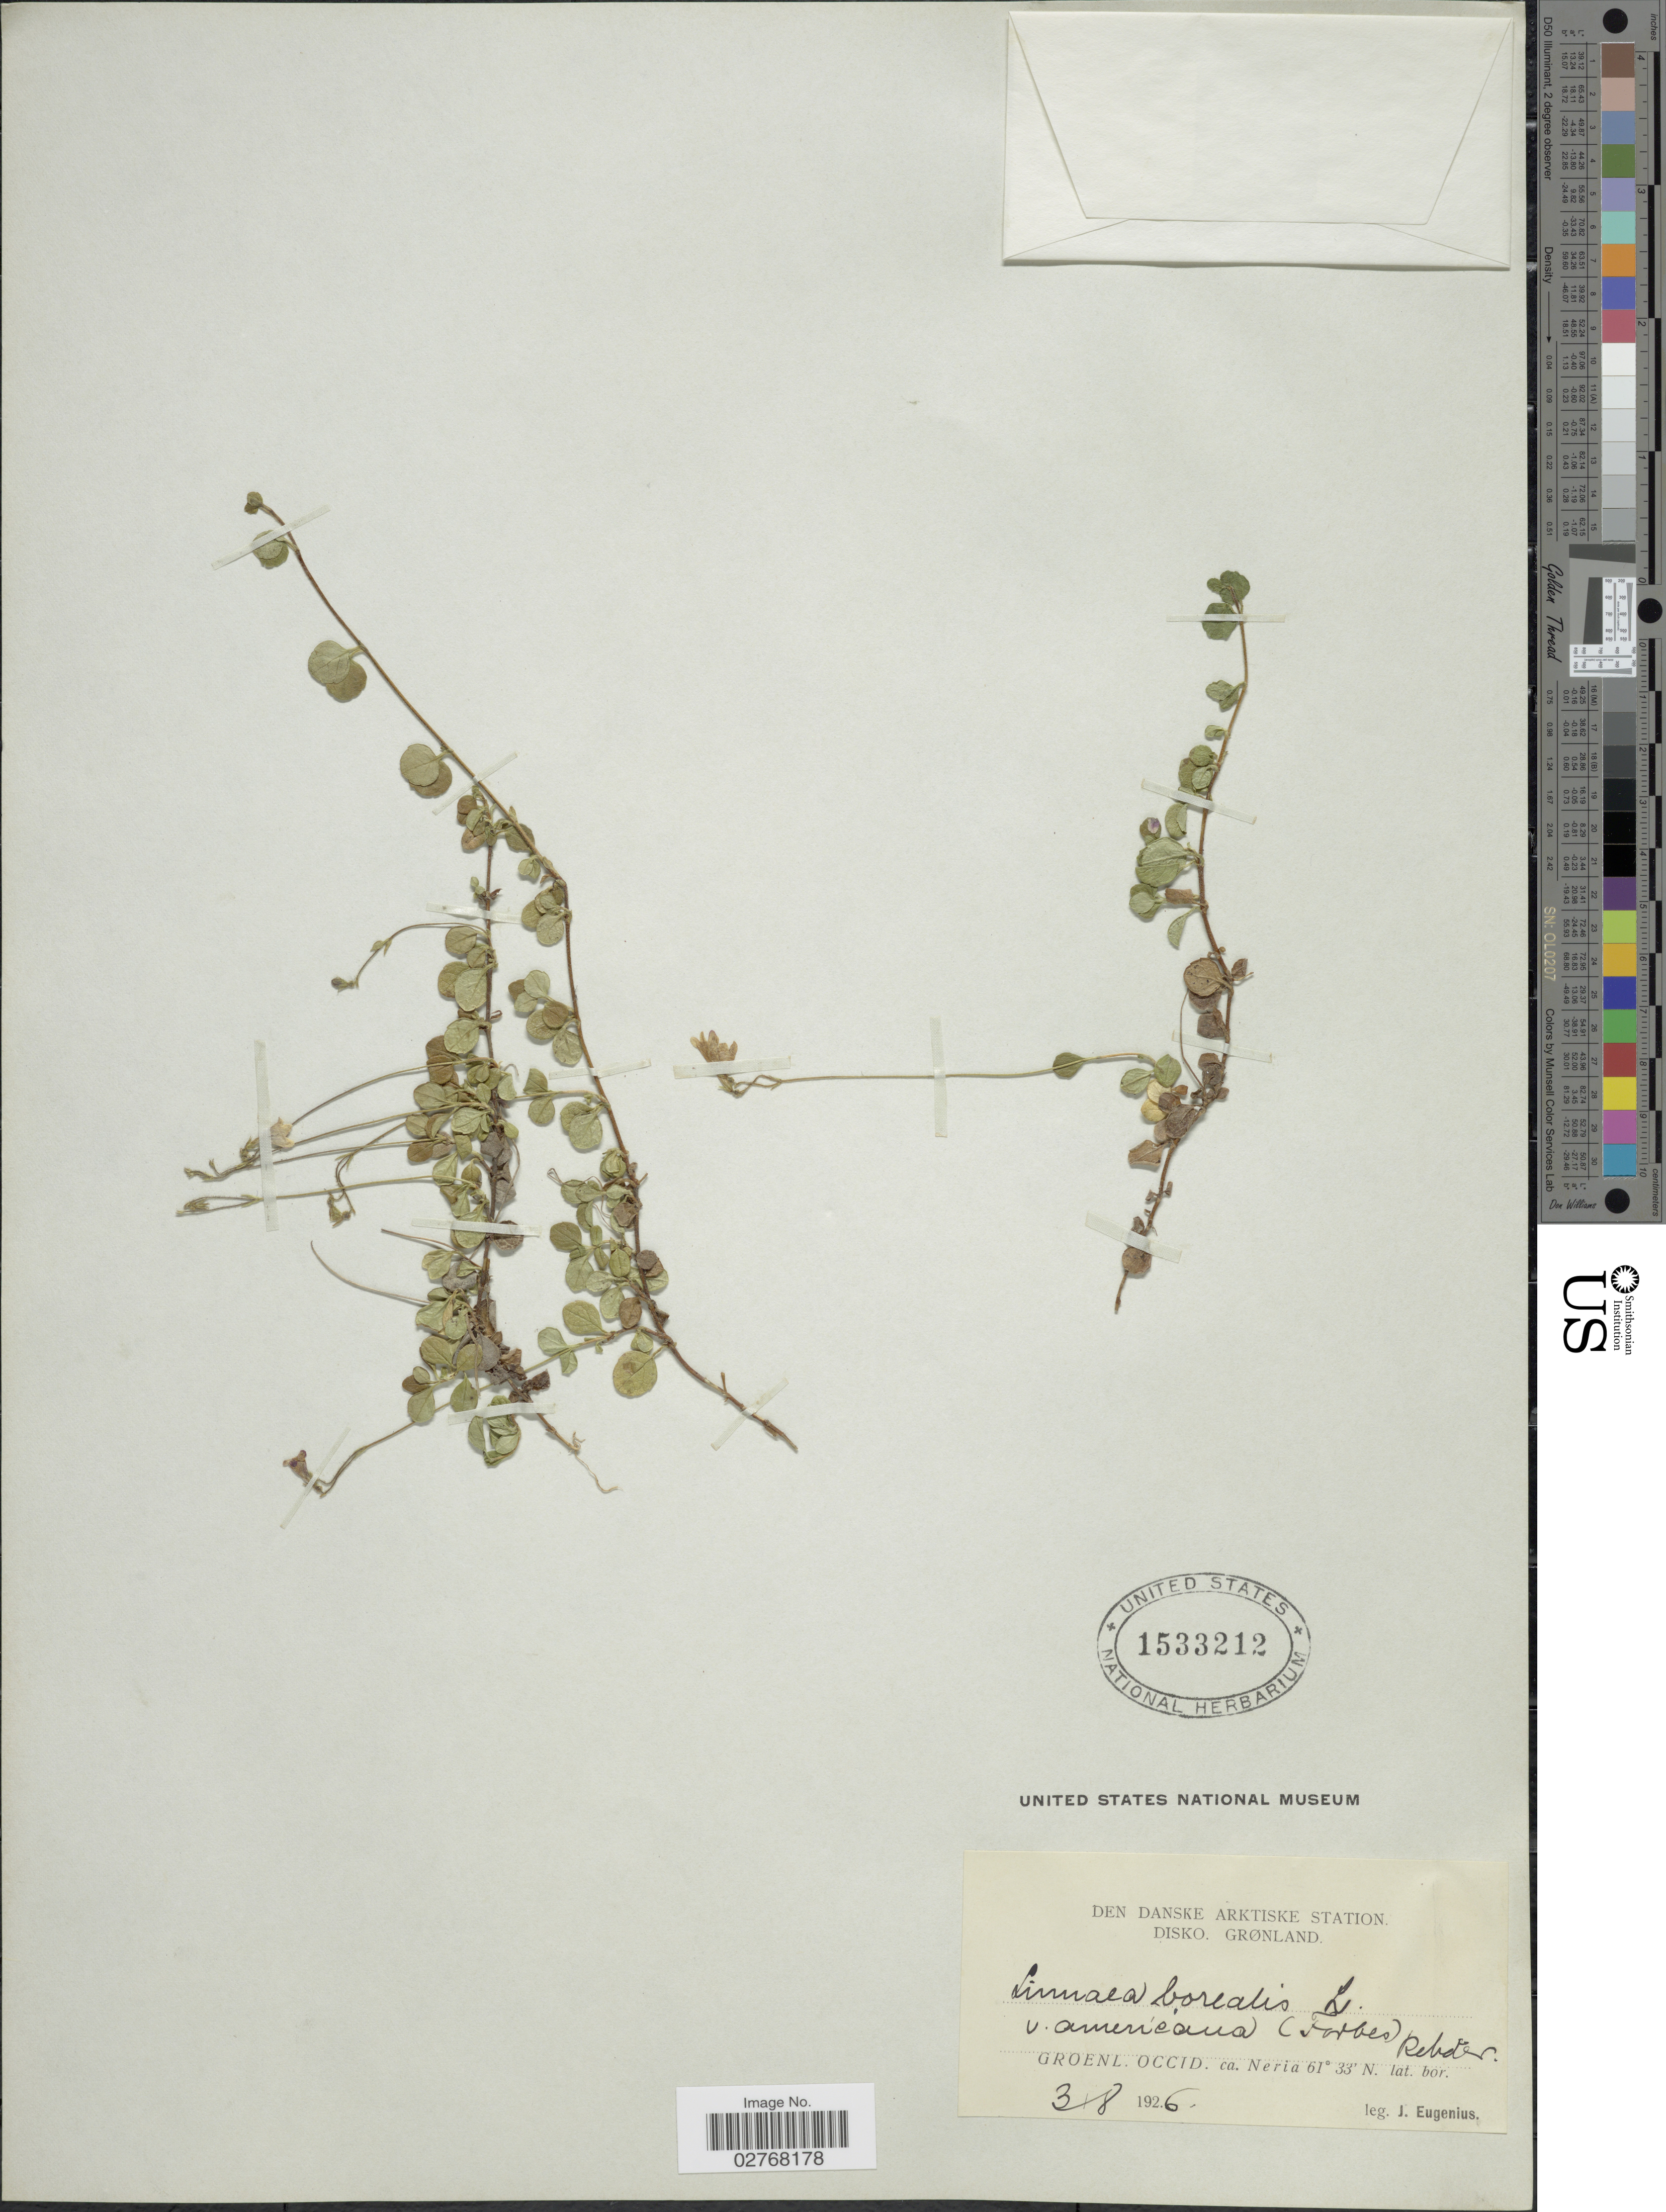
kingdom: Plantae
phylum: Tracheophyta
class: Magnoliopsida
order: Dipsacales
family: Caprifoliaceae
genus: Linnaea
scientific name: Linnaea borealis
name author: L.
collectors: J. Eugenius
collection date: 1926-08-03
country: Greenland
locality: Den Danske Arktiske Station. Disko. Grønland. Groenl. Occid. ca. Neria.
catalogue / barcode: US 1533212